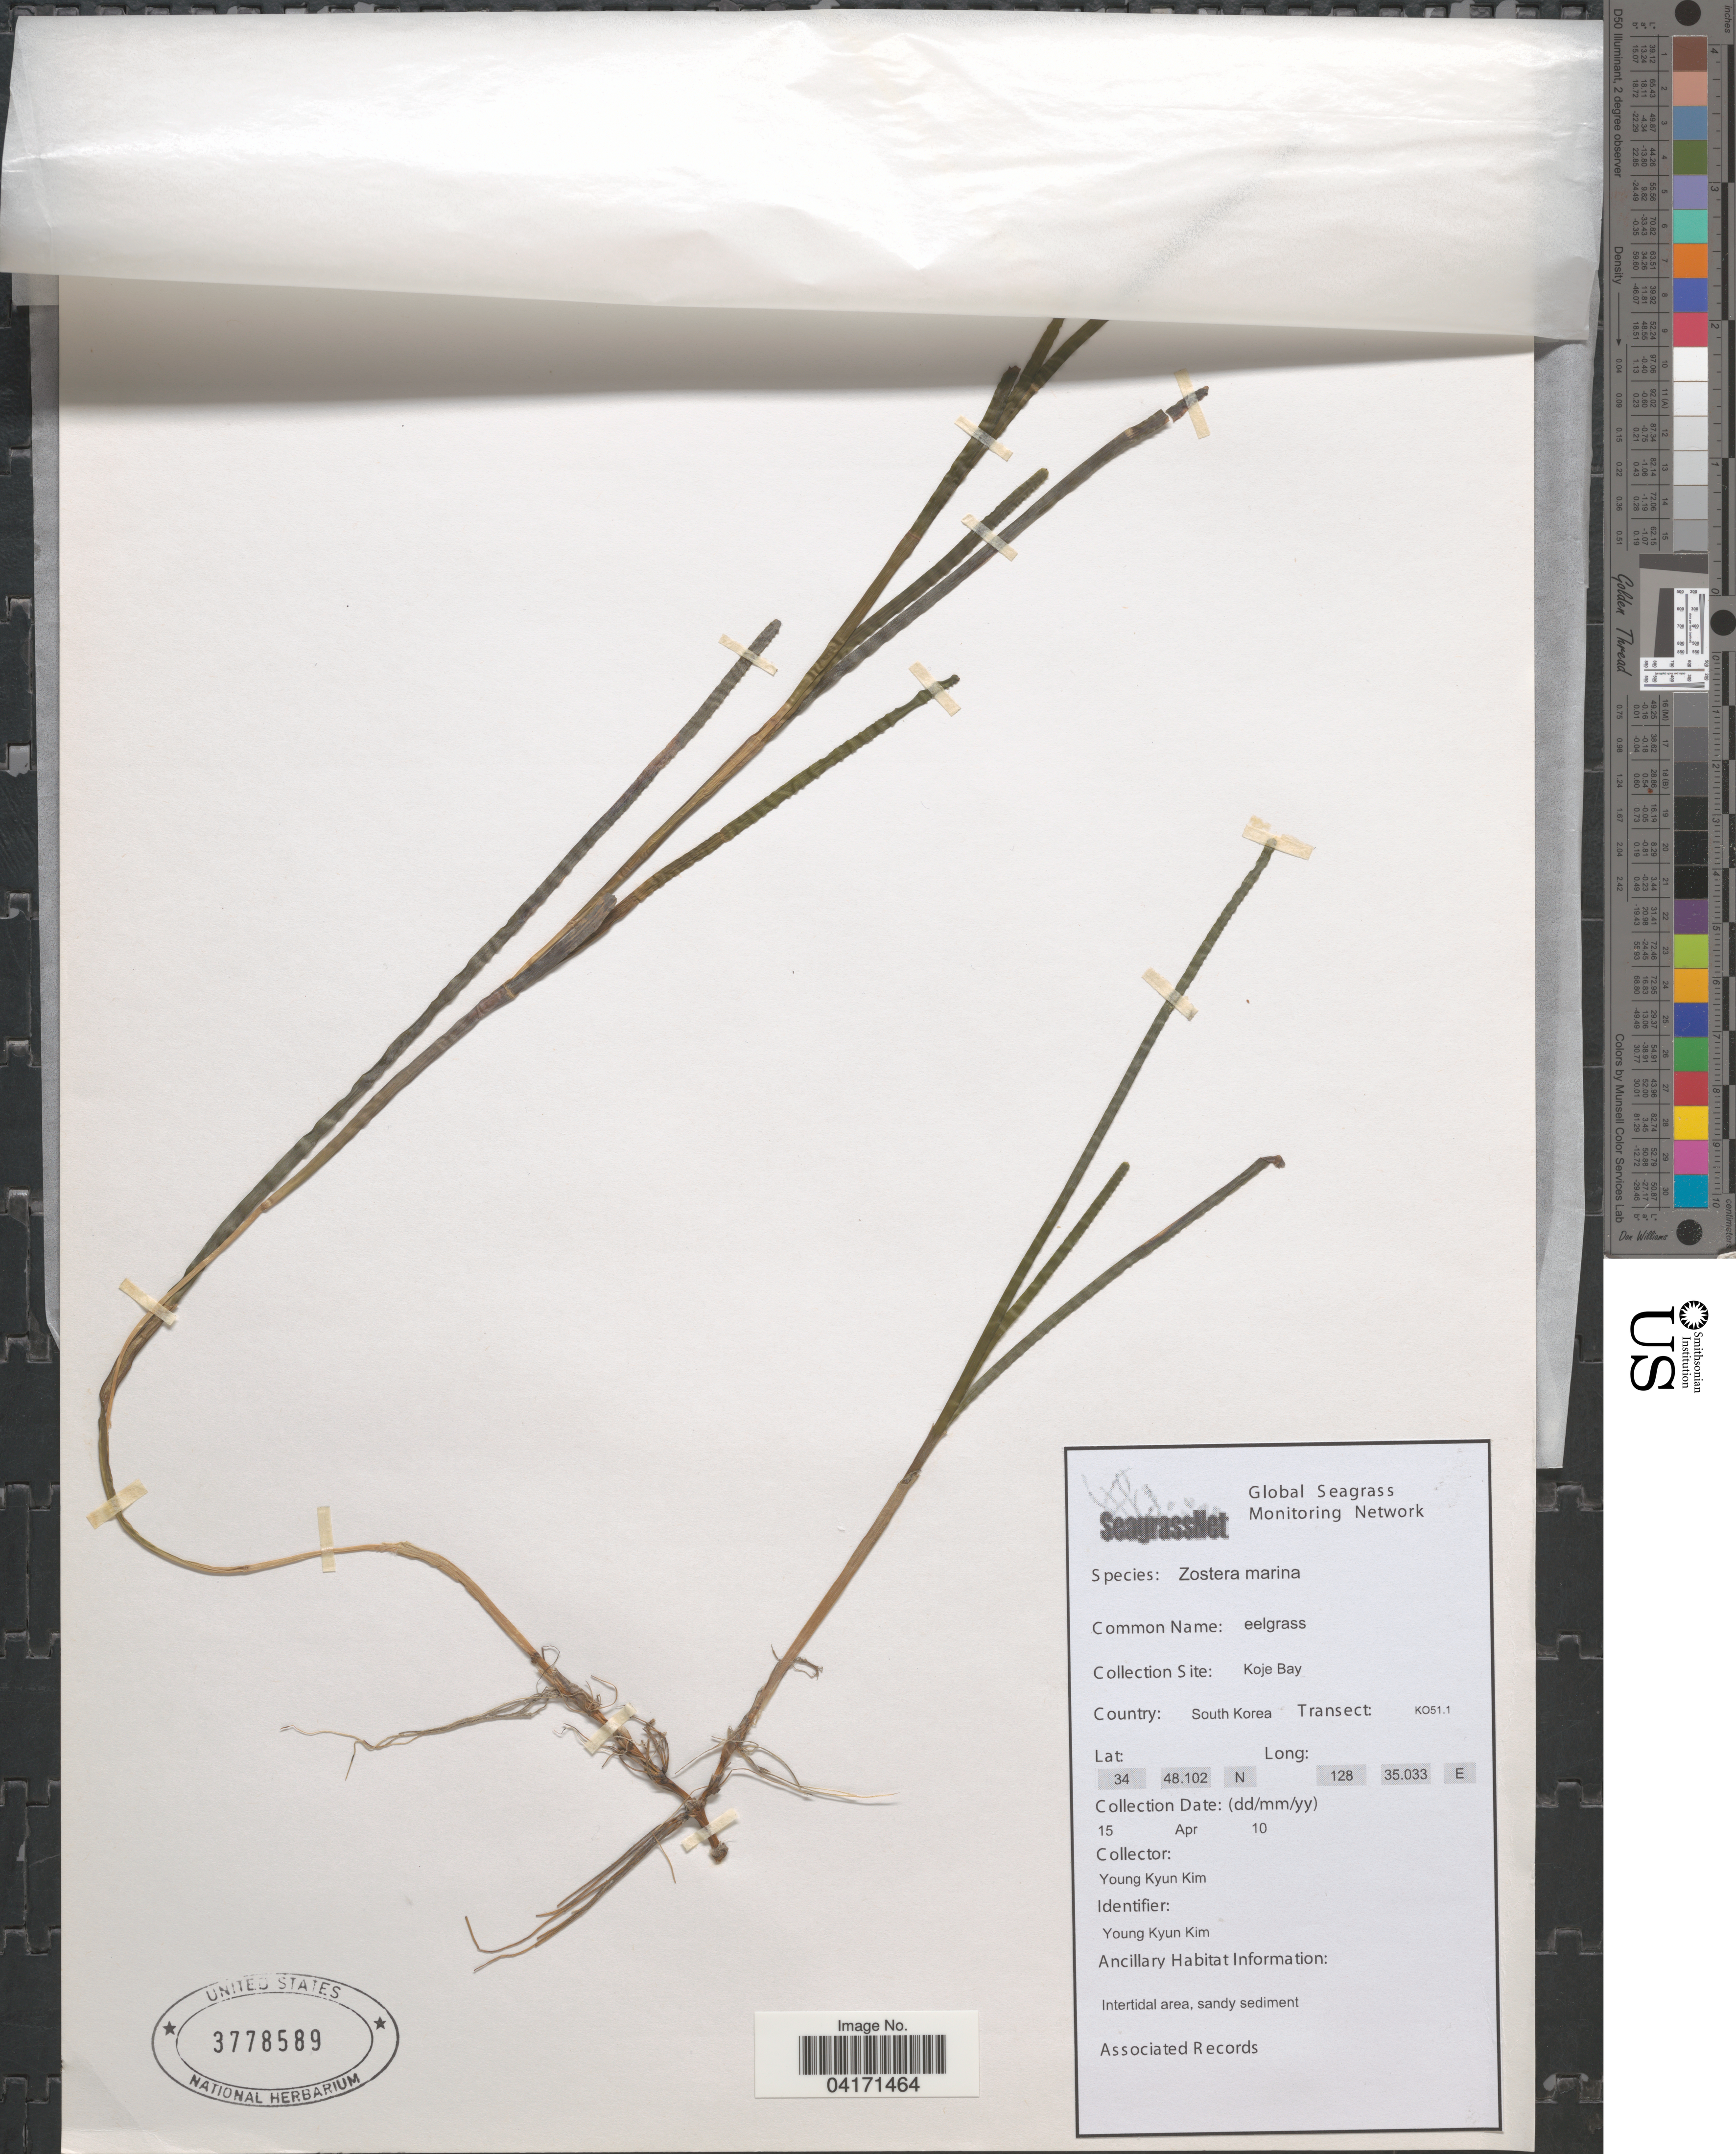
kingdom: Plantae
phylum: Tracheophyta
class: Liliopsida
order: Alismatales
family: Zosteraceae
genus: Zostera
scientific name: Zostera marina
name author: L.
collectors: Y. Kim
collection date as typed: Transcribed d/m/y: 15/4/10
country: South Korea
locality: Koje Bay. Transect: KO51.1.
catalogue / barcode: US 3778589